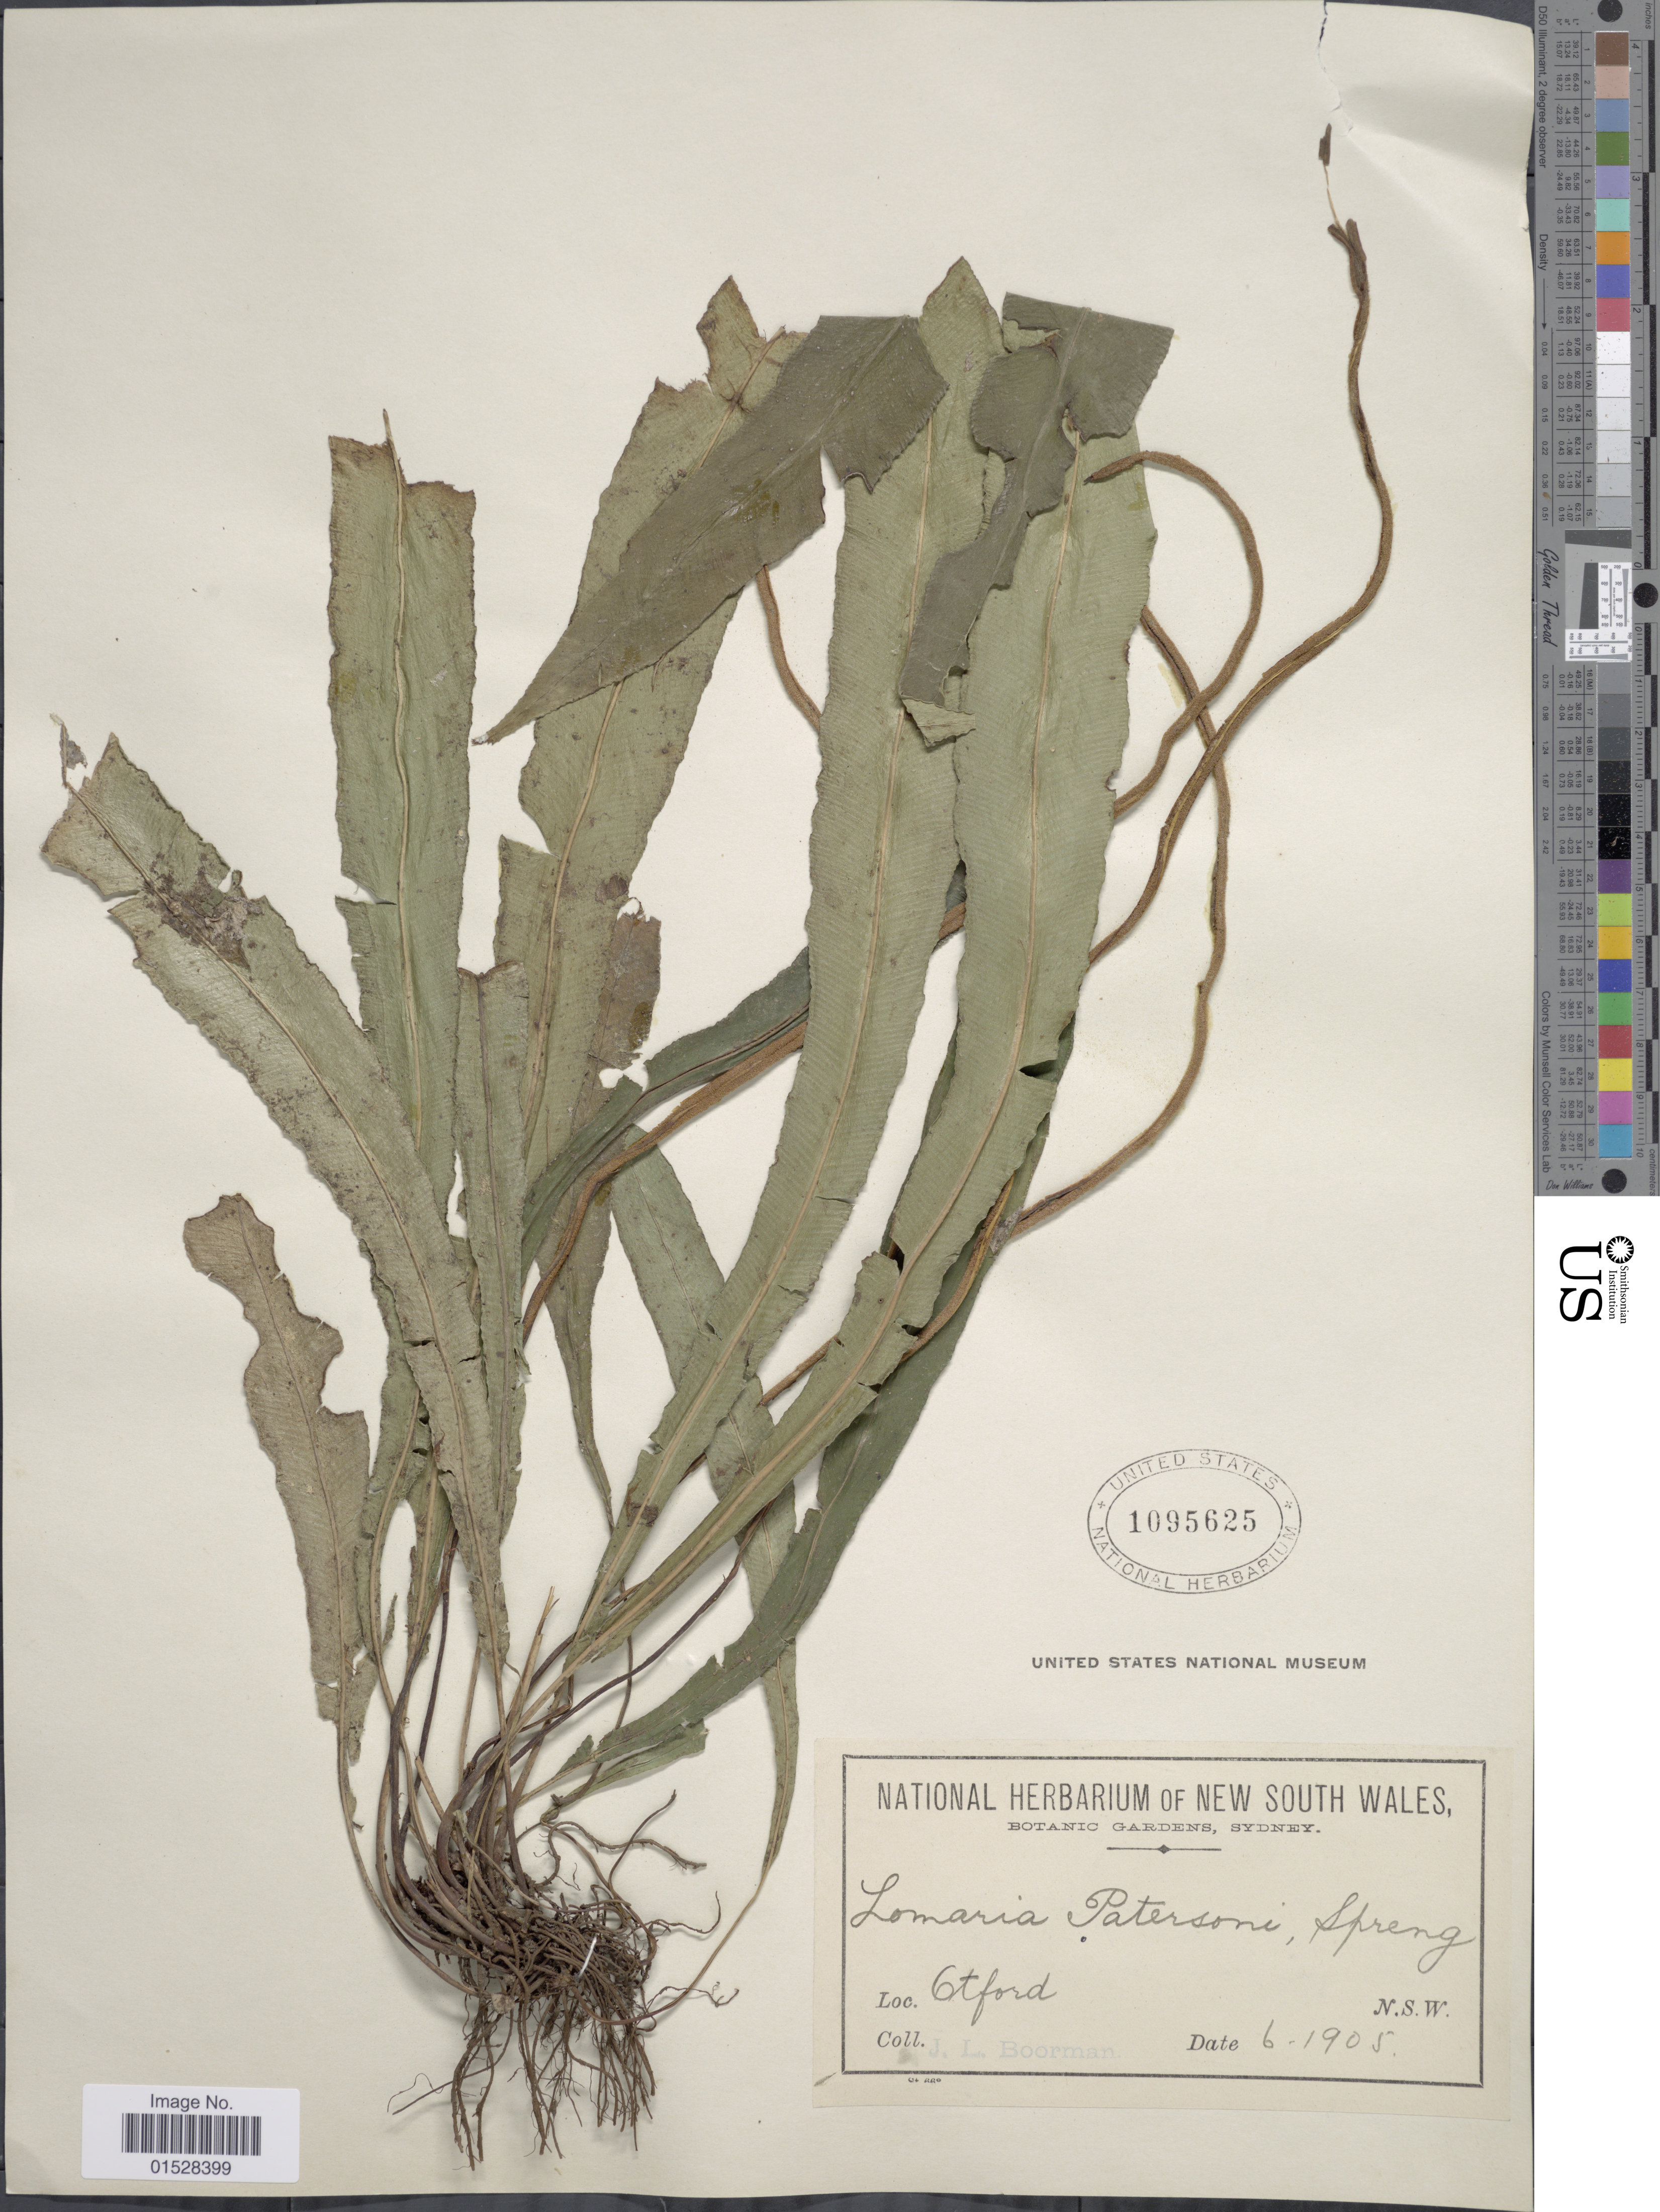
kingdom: Plantae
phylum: Tracheophyta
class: Polypodiopsida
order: Polypodiales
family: Blechnaceae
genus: Blechnum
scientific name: Blechnum patersonii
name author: (R. Br.) Mett.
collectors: J. Boorman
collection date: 1905-06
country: Australia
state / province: New South Wales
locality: Otford.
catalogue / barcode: US 1095625